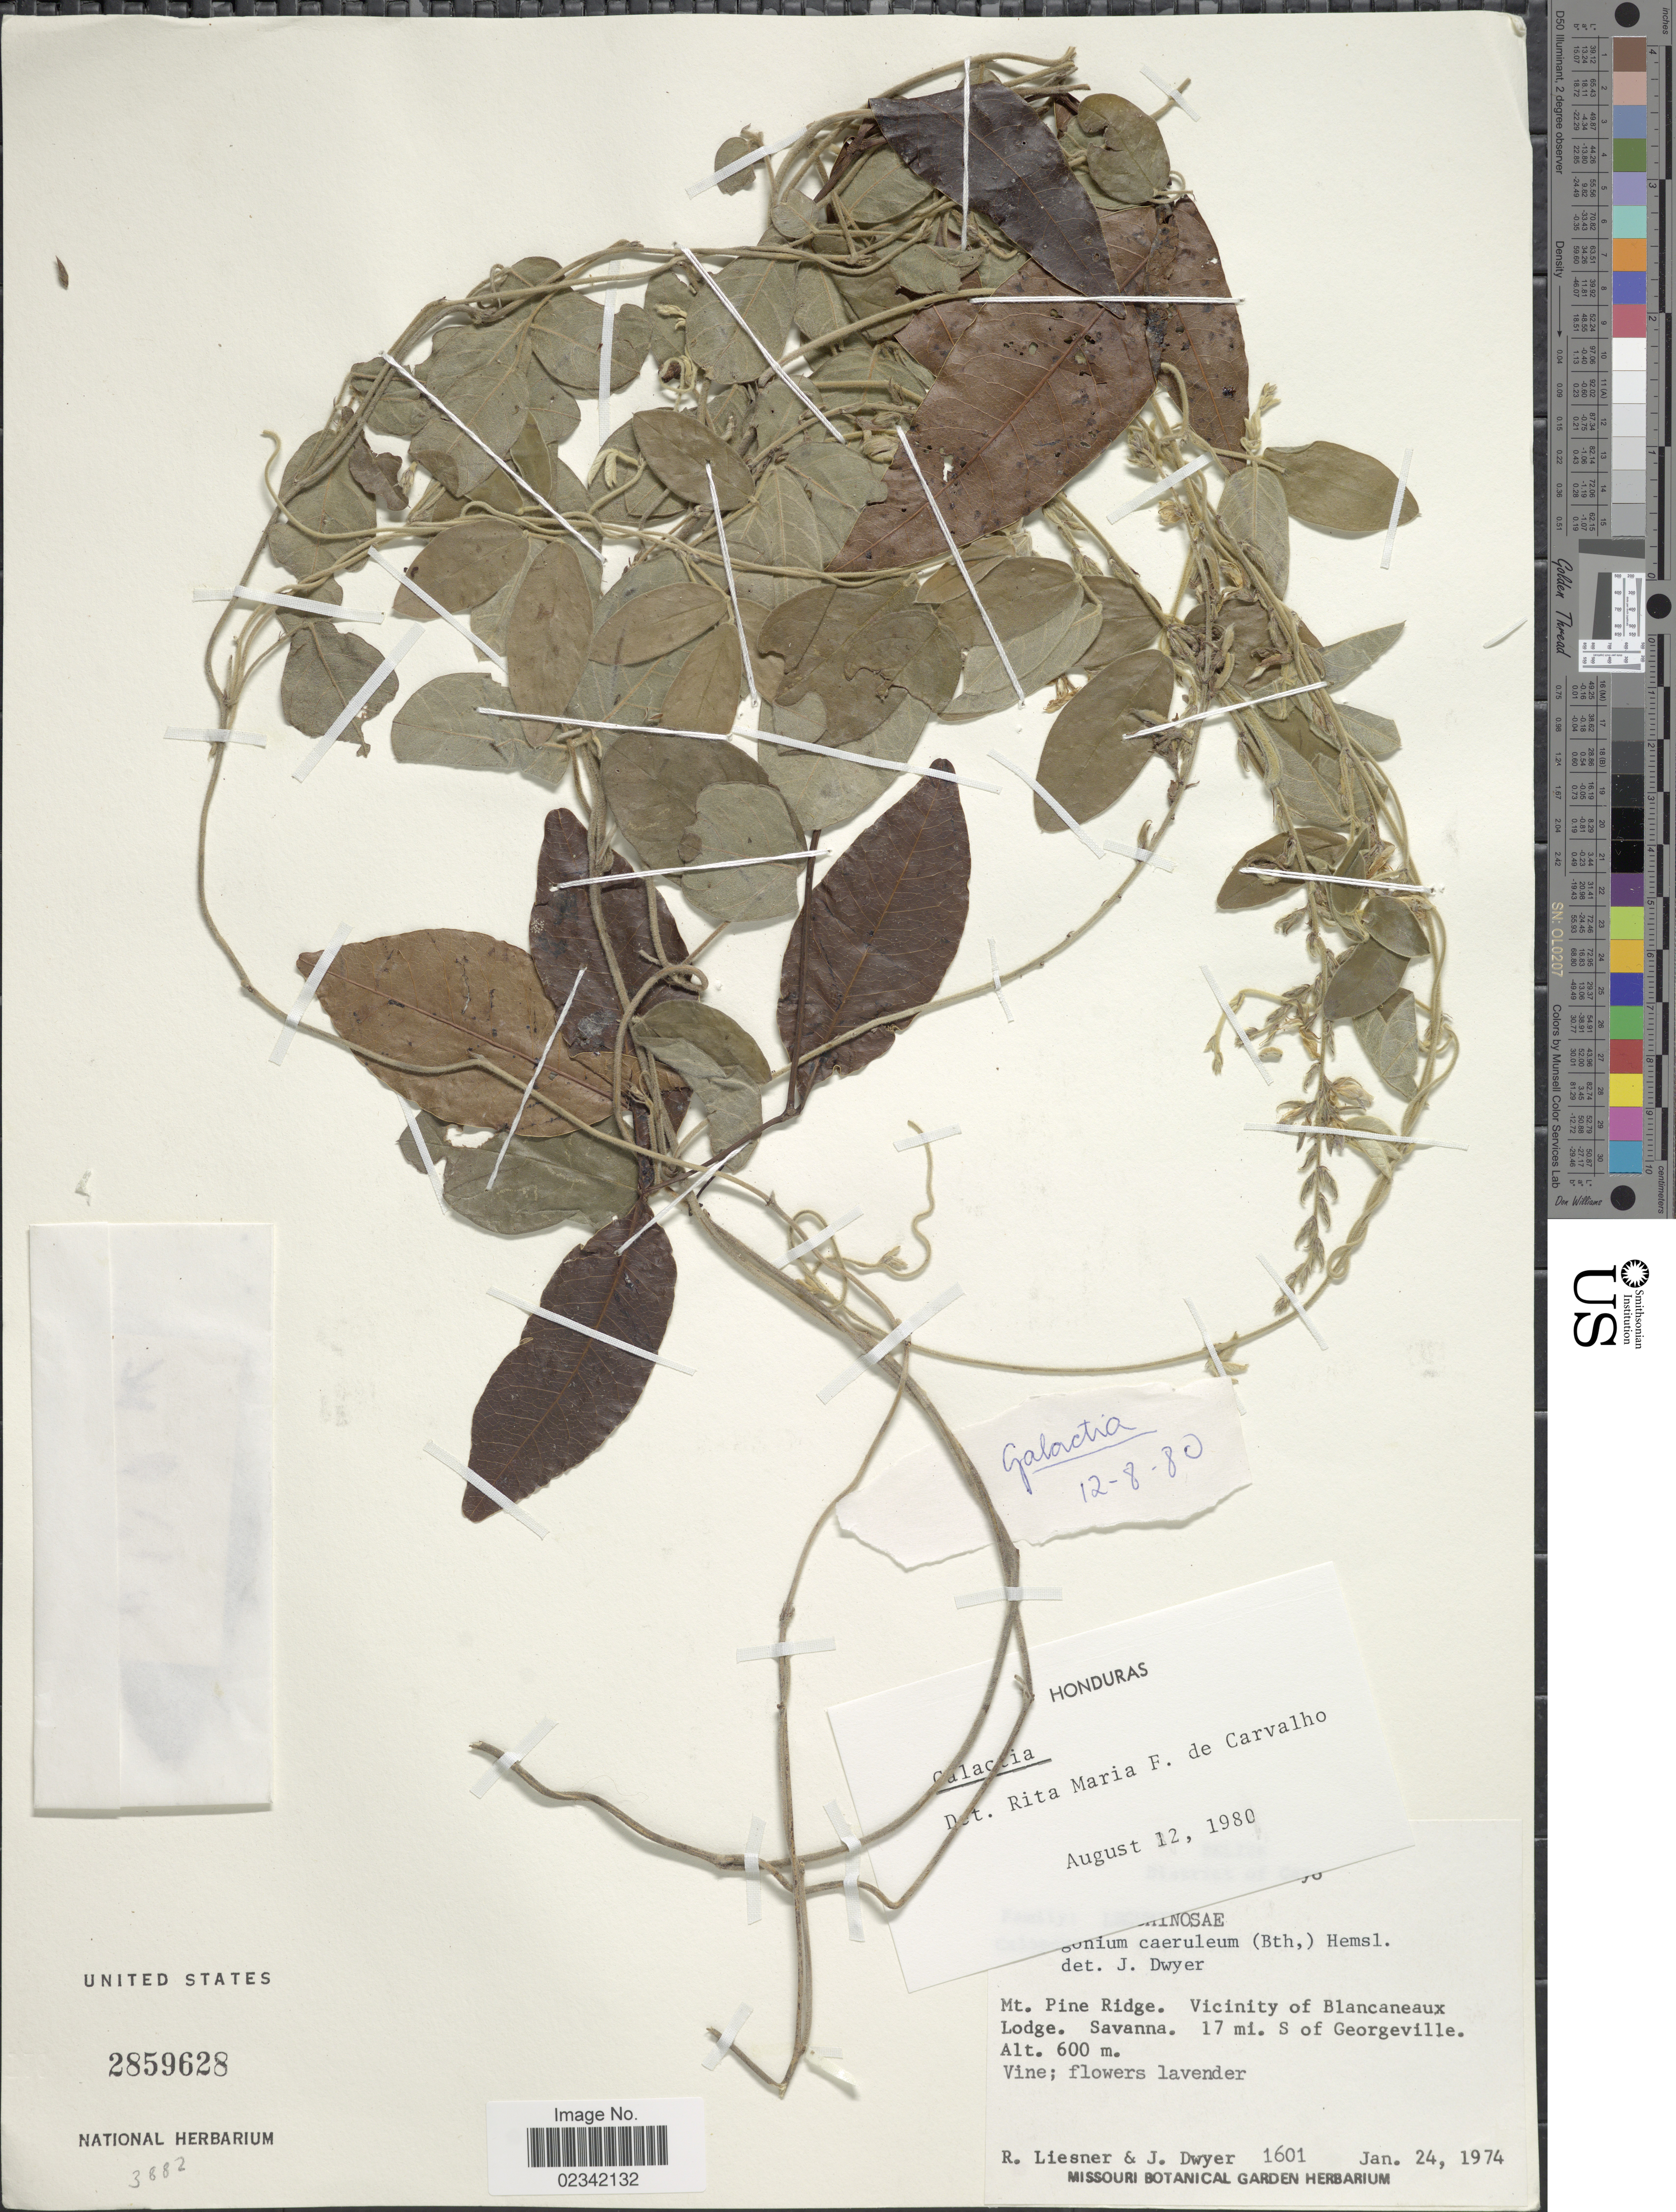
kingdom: Plantae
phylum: Tracheophyta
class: Magnoliopsida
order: Fabales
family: Fabaceae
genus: Galactia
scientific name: Galactia sp.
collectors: R. L. Liesner & J. Dwyer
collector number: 1601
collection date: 1974-01-24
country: Honduras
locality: Mt. Pine Ridge, Vicinity of Blancaneaux Lodge, Savanna, 17 mi. S of Georgeville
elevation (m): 600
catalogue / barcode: US 2859628